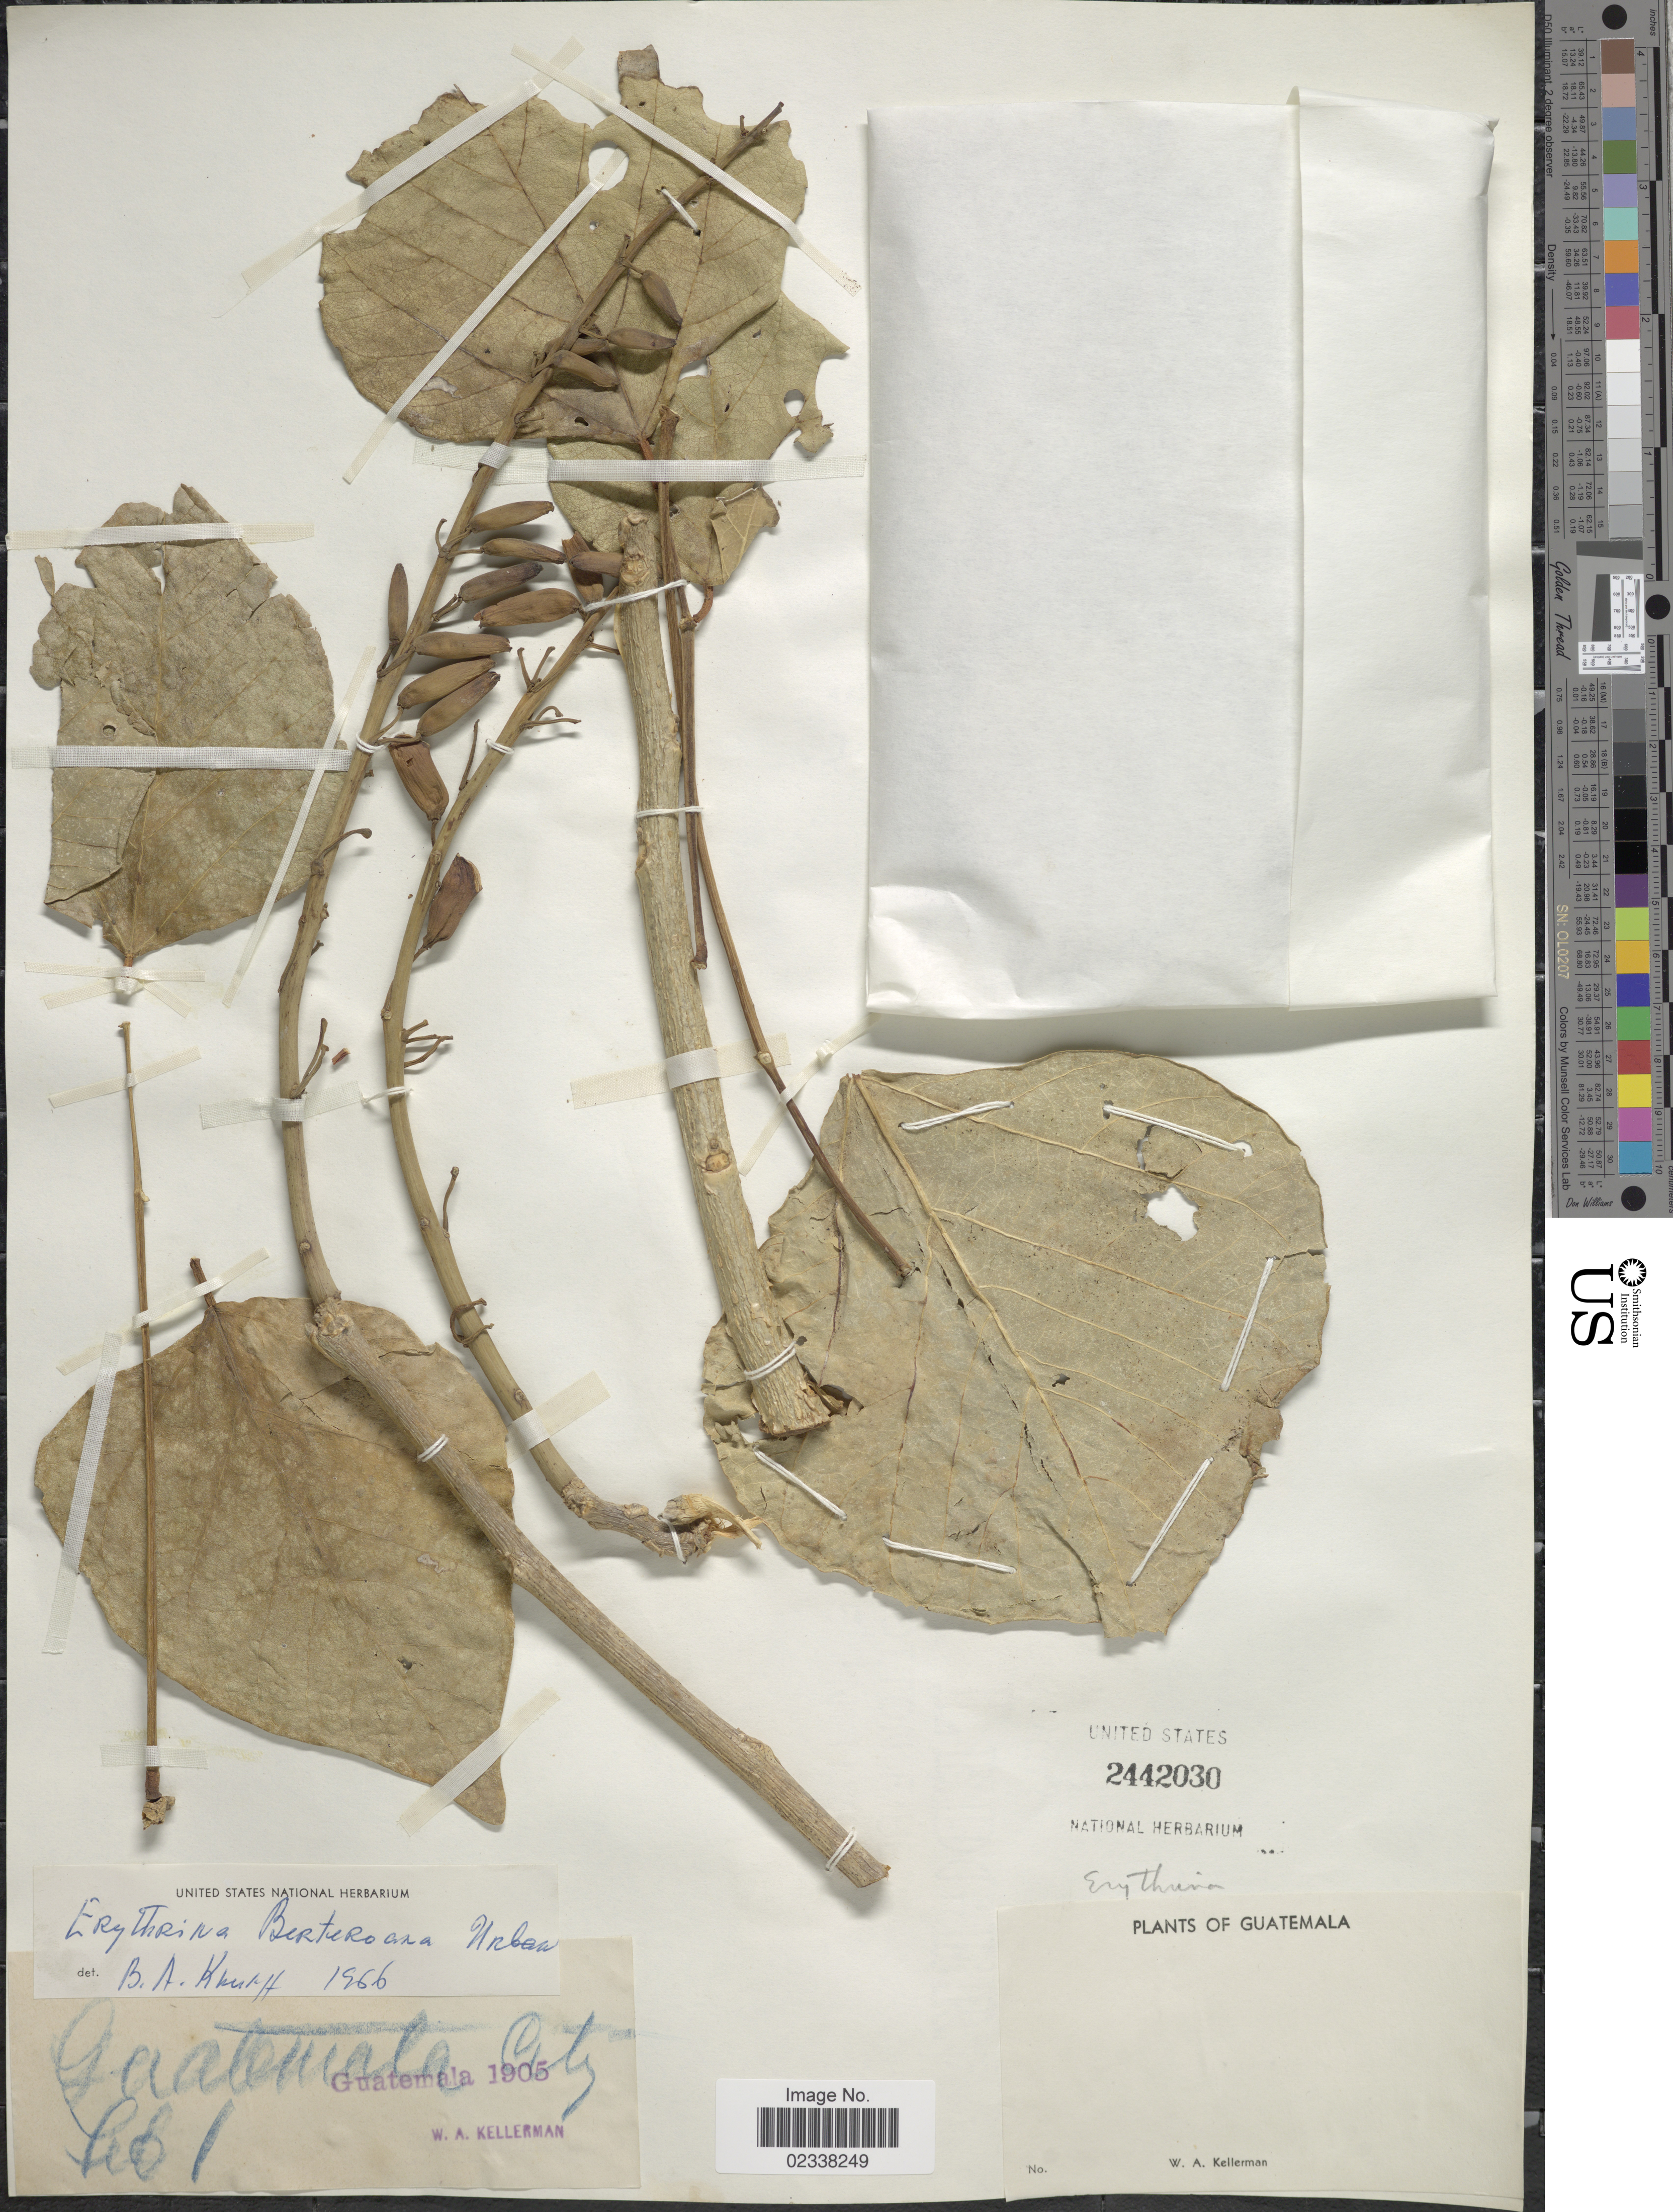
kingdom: Plantae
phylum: Tracheophyta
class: Magnoliopsida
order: Fabales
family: Fabaceae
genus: Erythrina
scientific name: Erythrina berteroana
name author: Urb.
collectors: W. Kellerman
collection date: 1905-02-01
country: Guatemala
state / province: Guatemala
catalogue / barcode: US 2442030